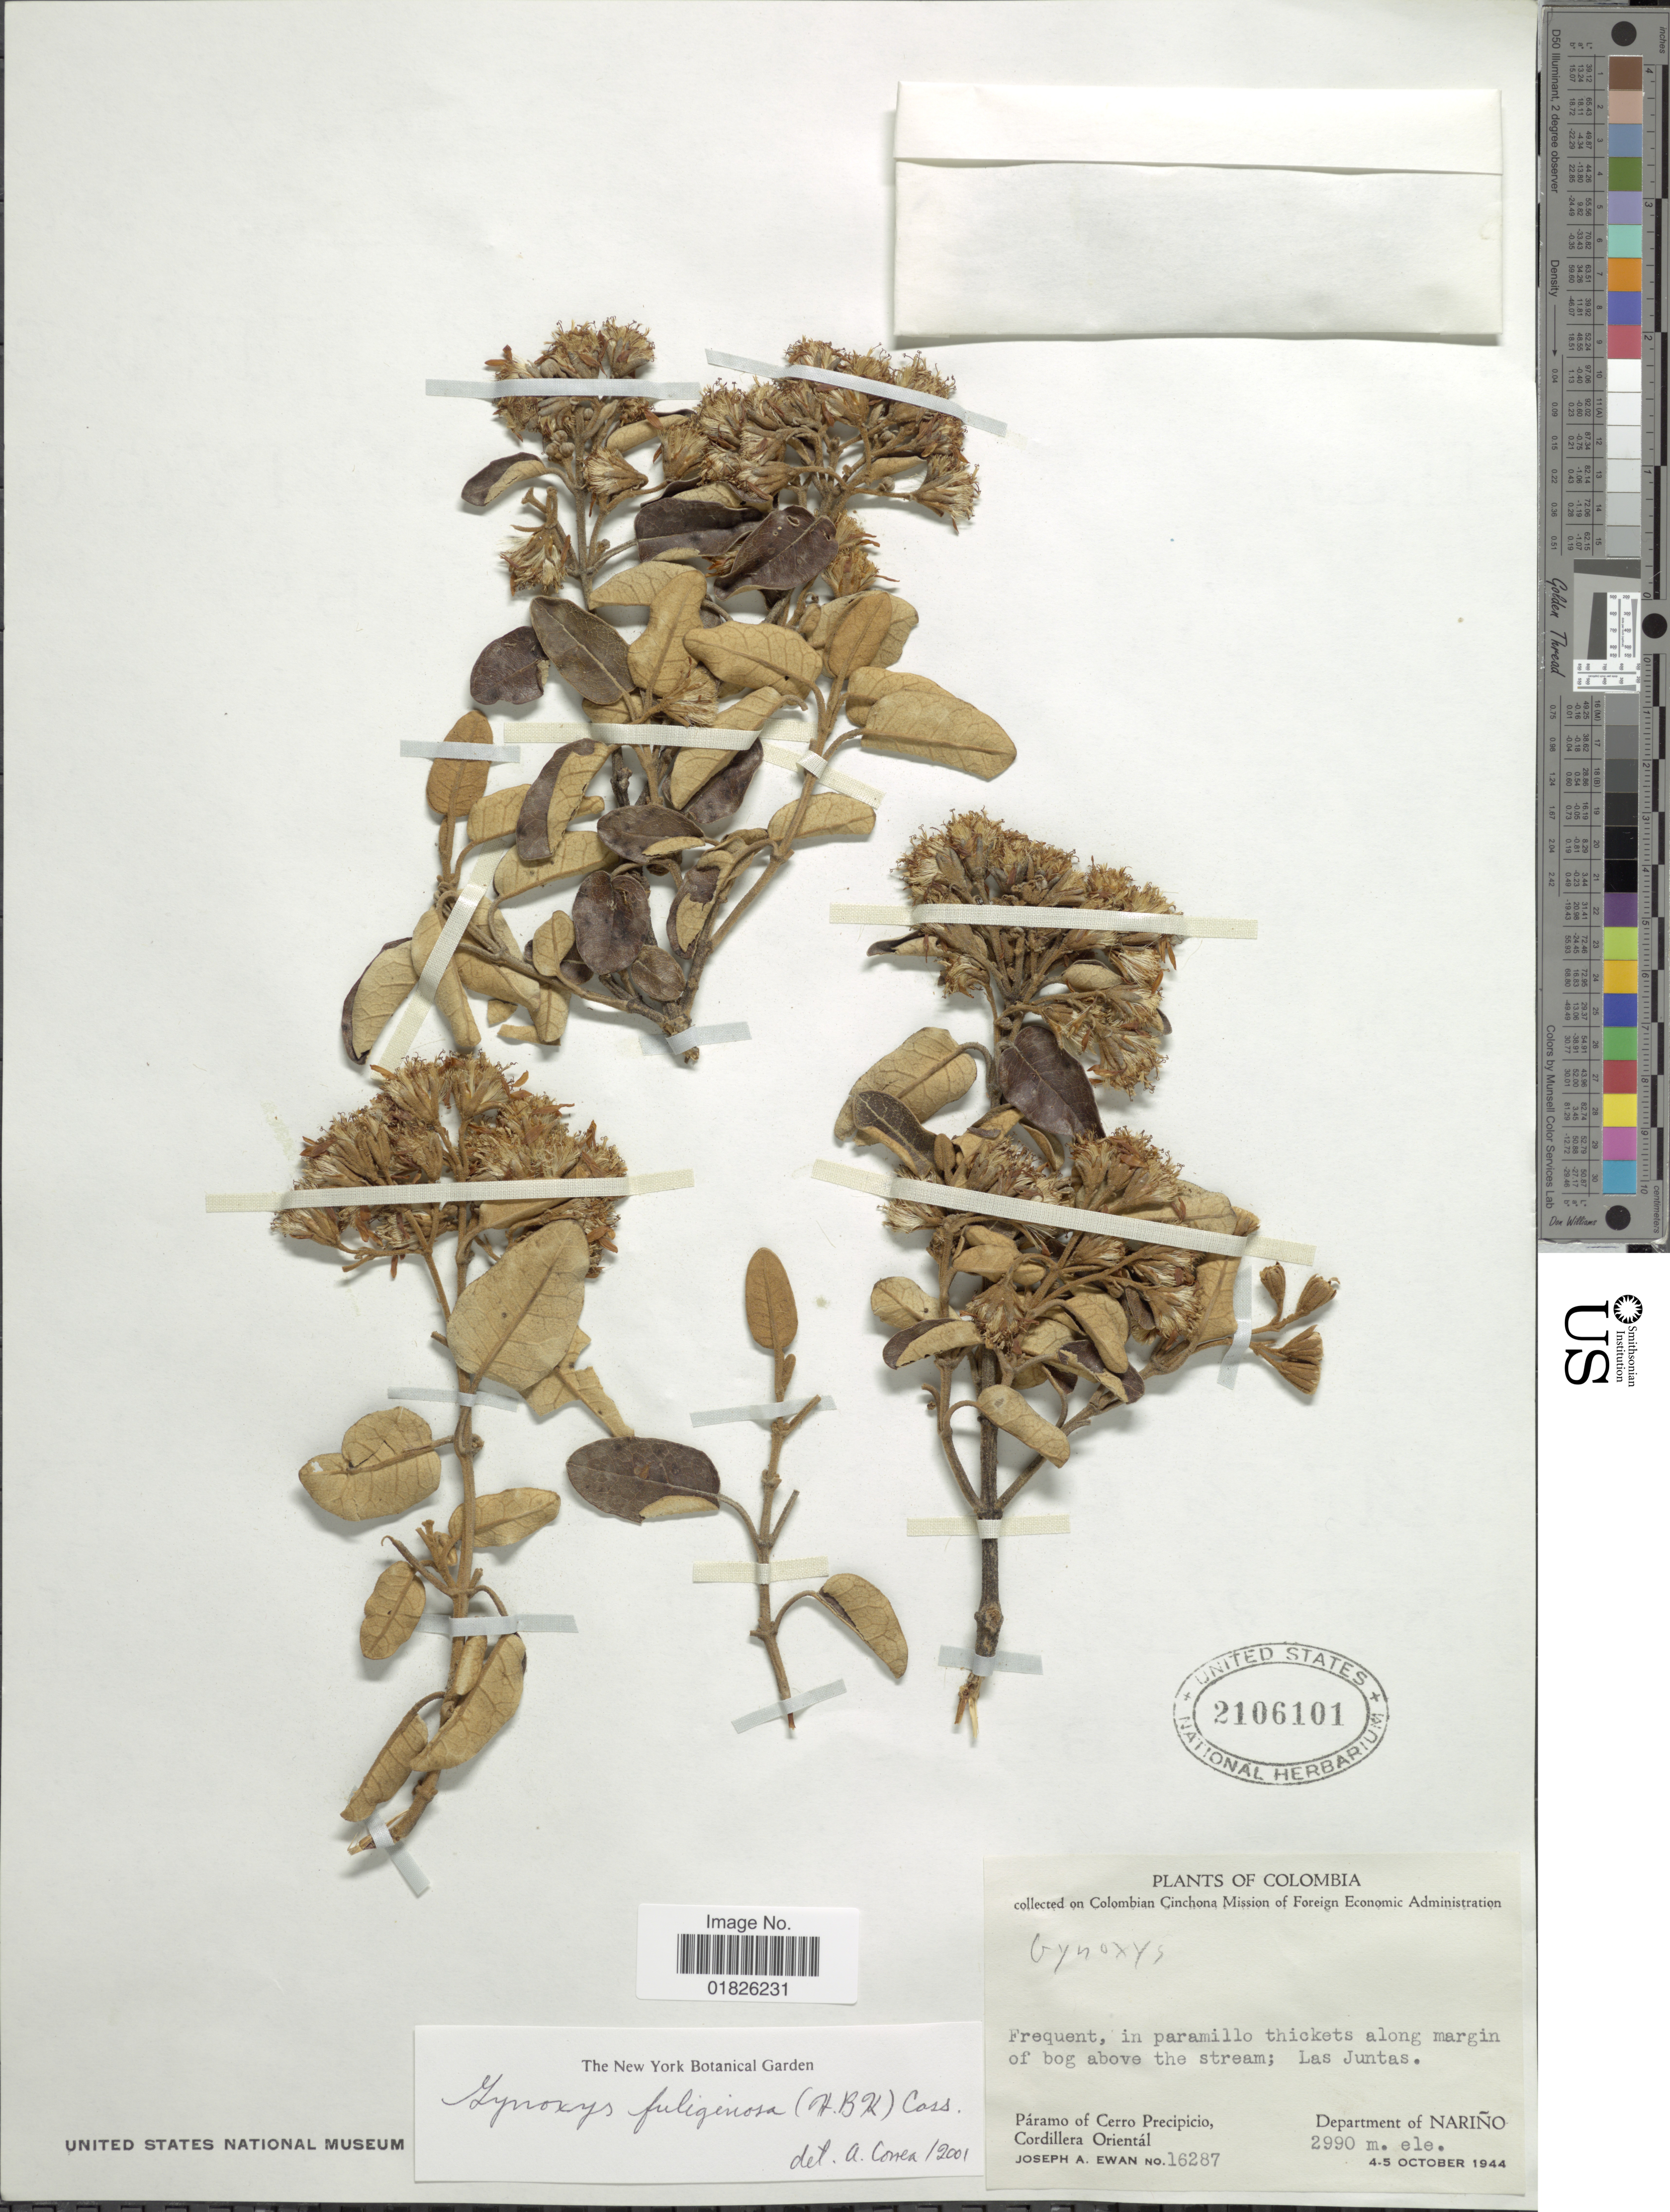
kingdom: Plantae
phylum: Tracheophyta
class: Magnoliopsida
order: Asterales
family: Asteraceae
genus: Gynoxys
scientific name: Gynoxys fuliginosa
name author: Cass.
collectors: J. A. Ewan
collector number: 16287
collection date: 1944-10-04/1944-10-05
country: Colombia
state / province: Nariño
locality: In paramillo thickets along margin of bog above the stream; Las Juntas, Paramo of Cerro Precipicio, Cordillera Oriental.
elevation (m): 2990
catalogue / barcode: US 2106101